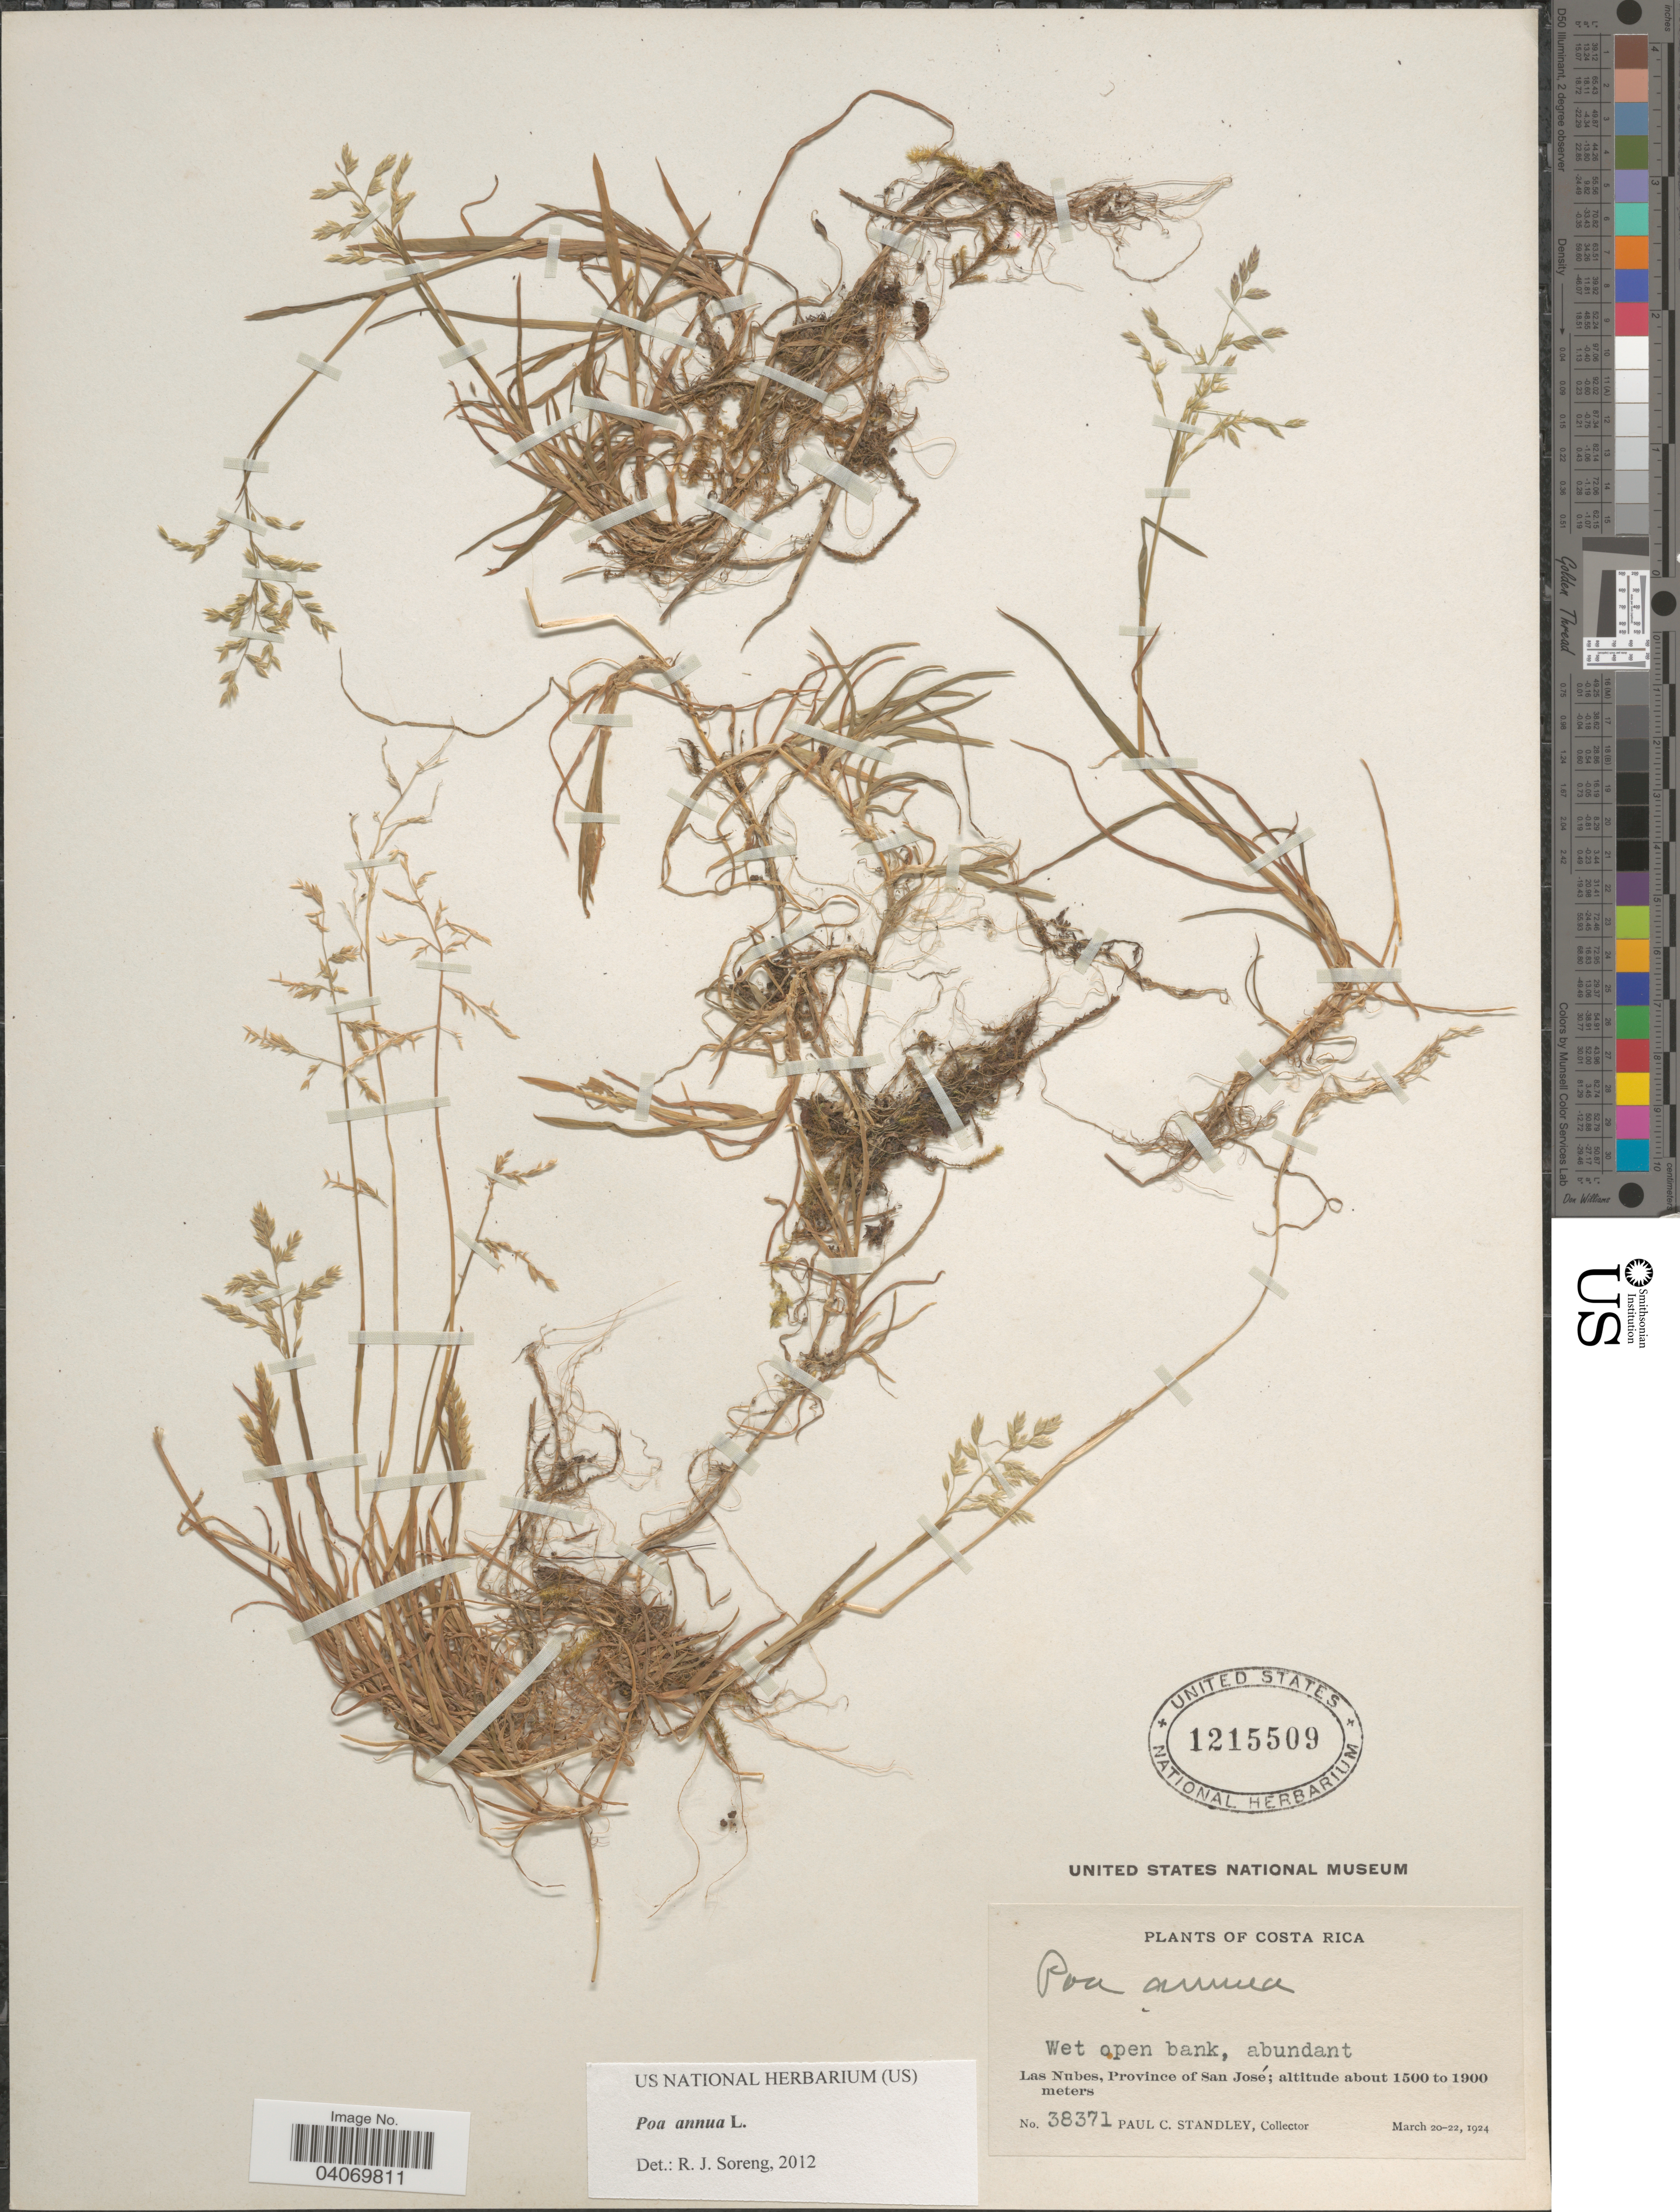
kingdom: Plantae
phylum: Tracheophyta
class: Liliopsida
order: Poales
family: Poaceae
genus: Poa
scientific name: Poa annua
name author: L.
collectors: P. C. Standley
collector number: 38371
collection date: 1924-03-20/1924-03-22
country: Costa Rica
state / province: San José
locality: Wet open bank. Las Nubes.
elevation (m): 1500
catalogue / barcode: US 1215509